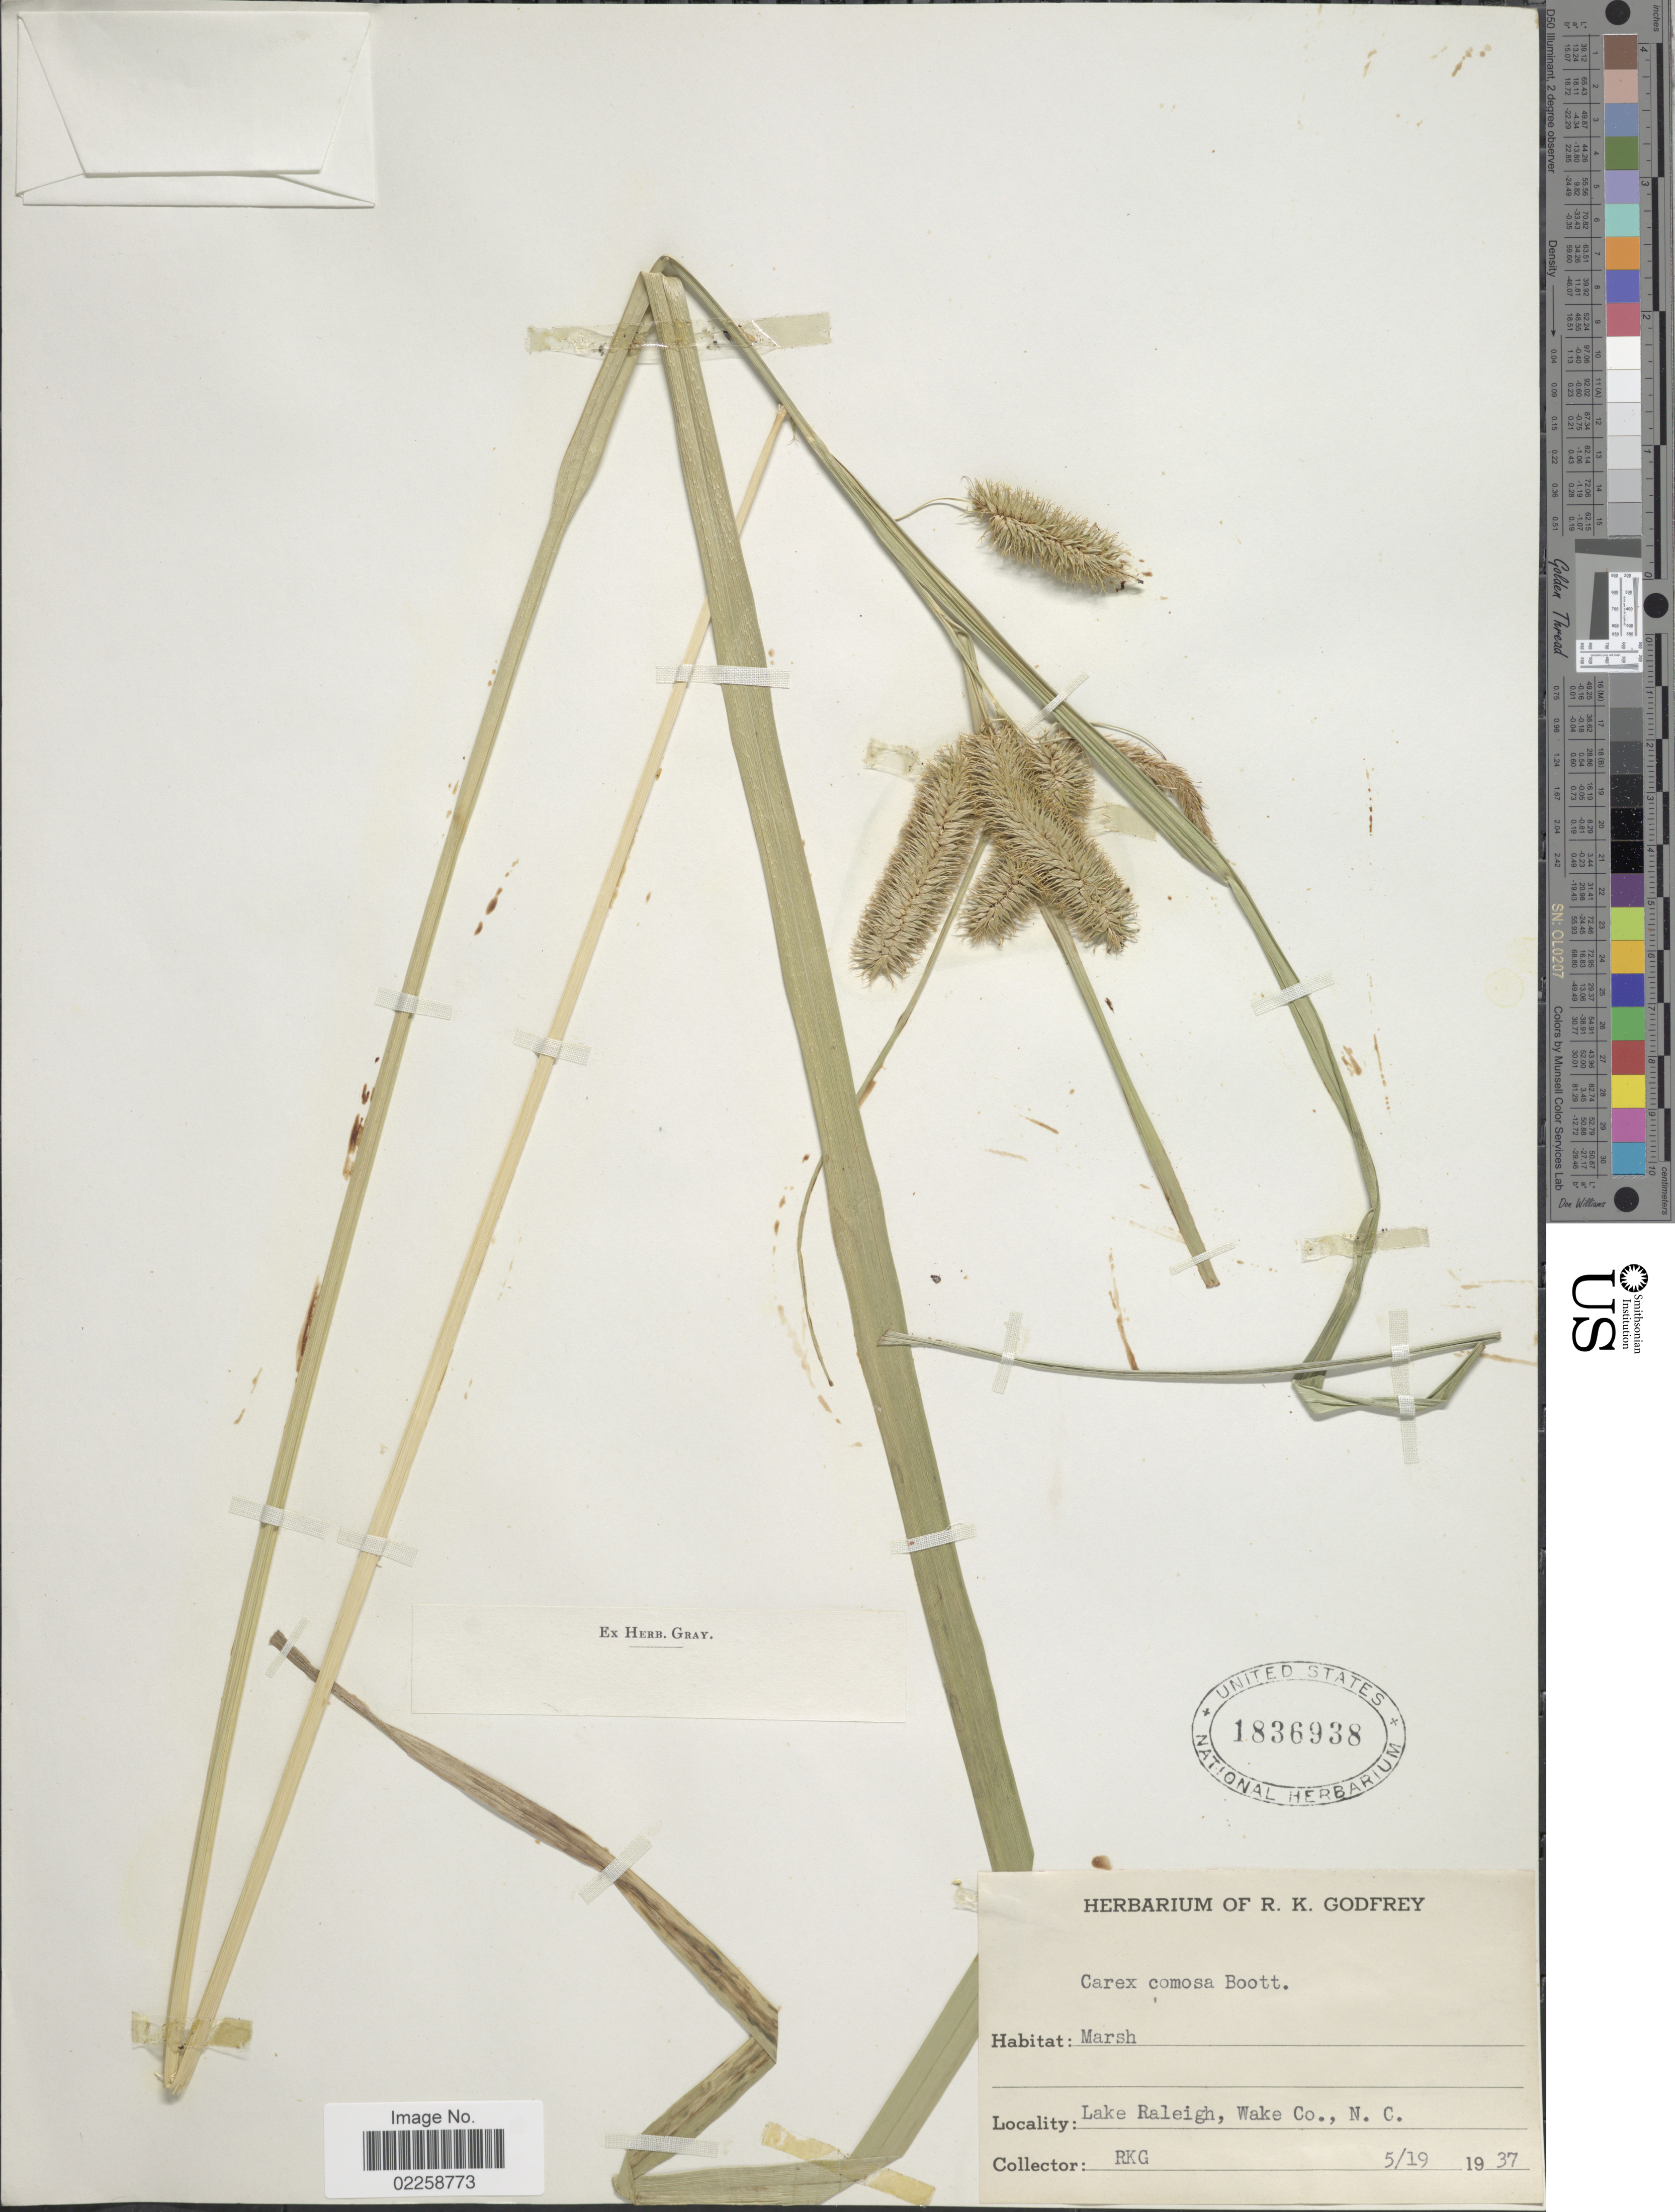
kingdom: Plantae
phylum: Tracheophyta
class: Liliopsida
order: Poales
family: Cyperaceae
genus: Carex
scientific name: Carex comosa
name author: Boott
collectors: R. K. Godfrey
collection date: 1937-05-19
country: United States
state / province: North Carolina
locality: Lake Raleigh, Wake Co., N. C.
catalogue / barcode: US 1836938